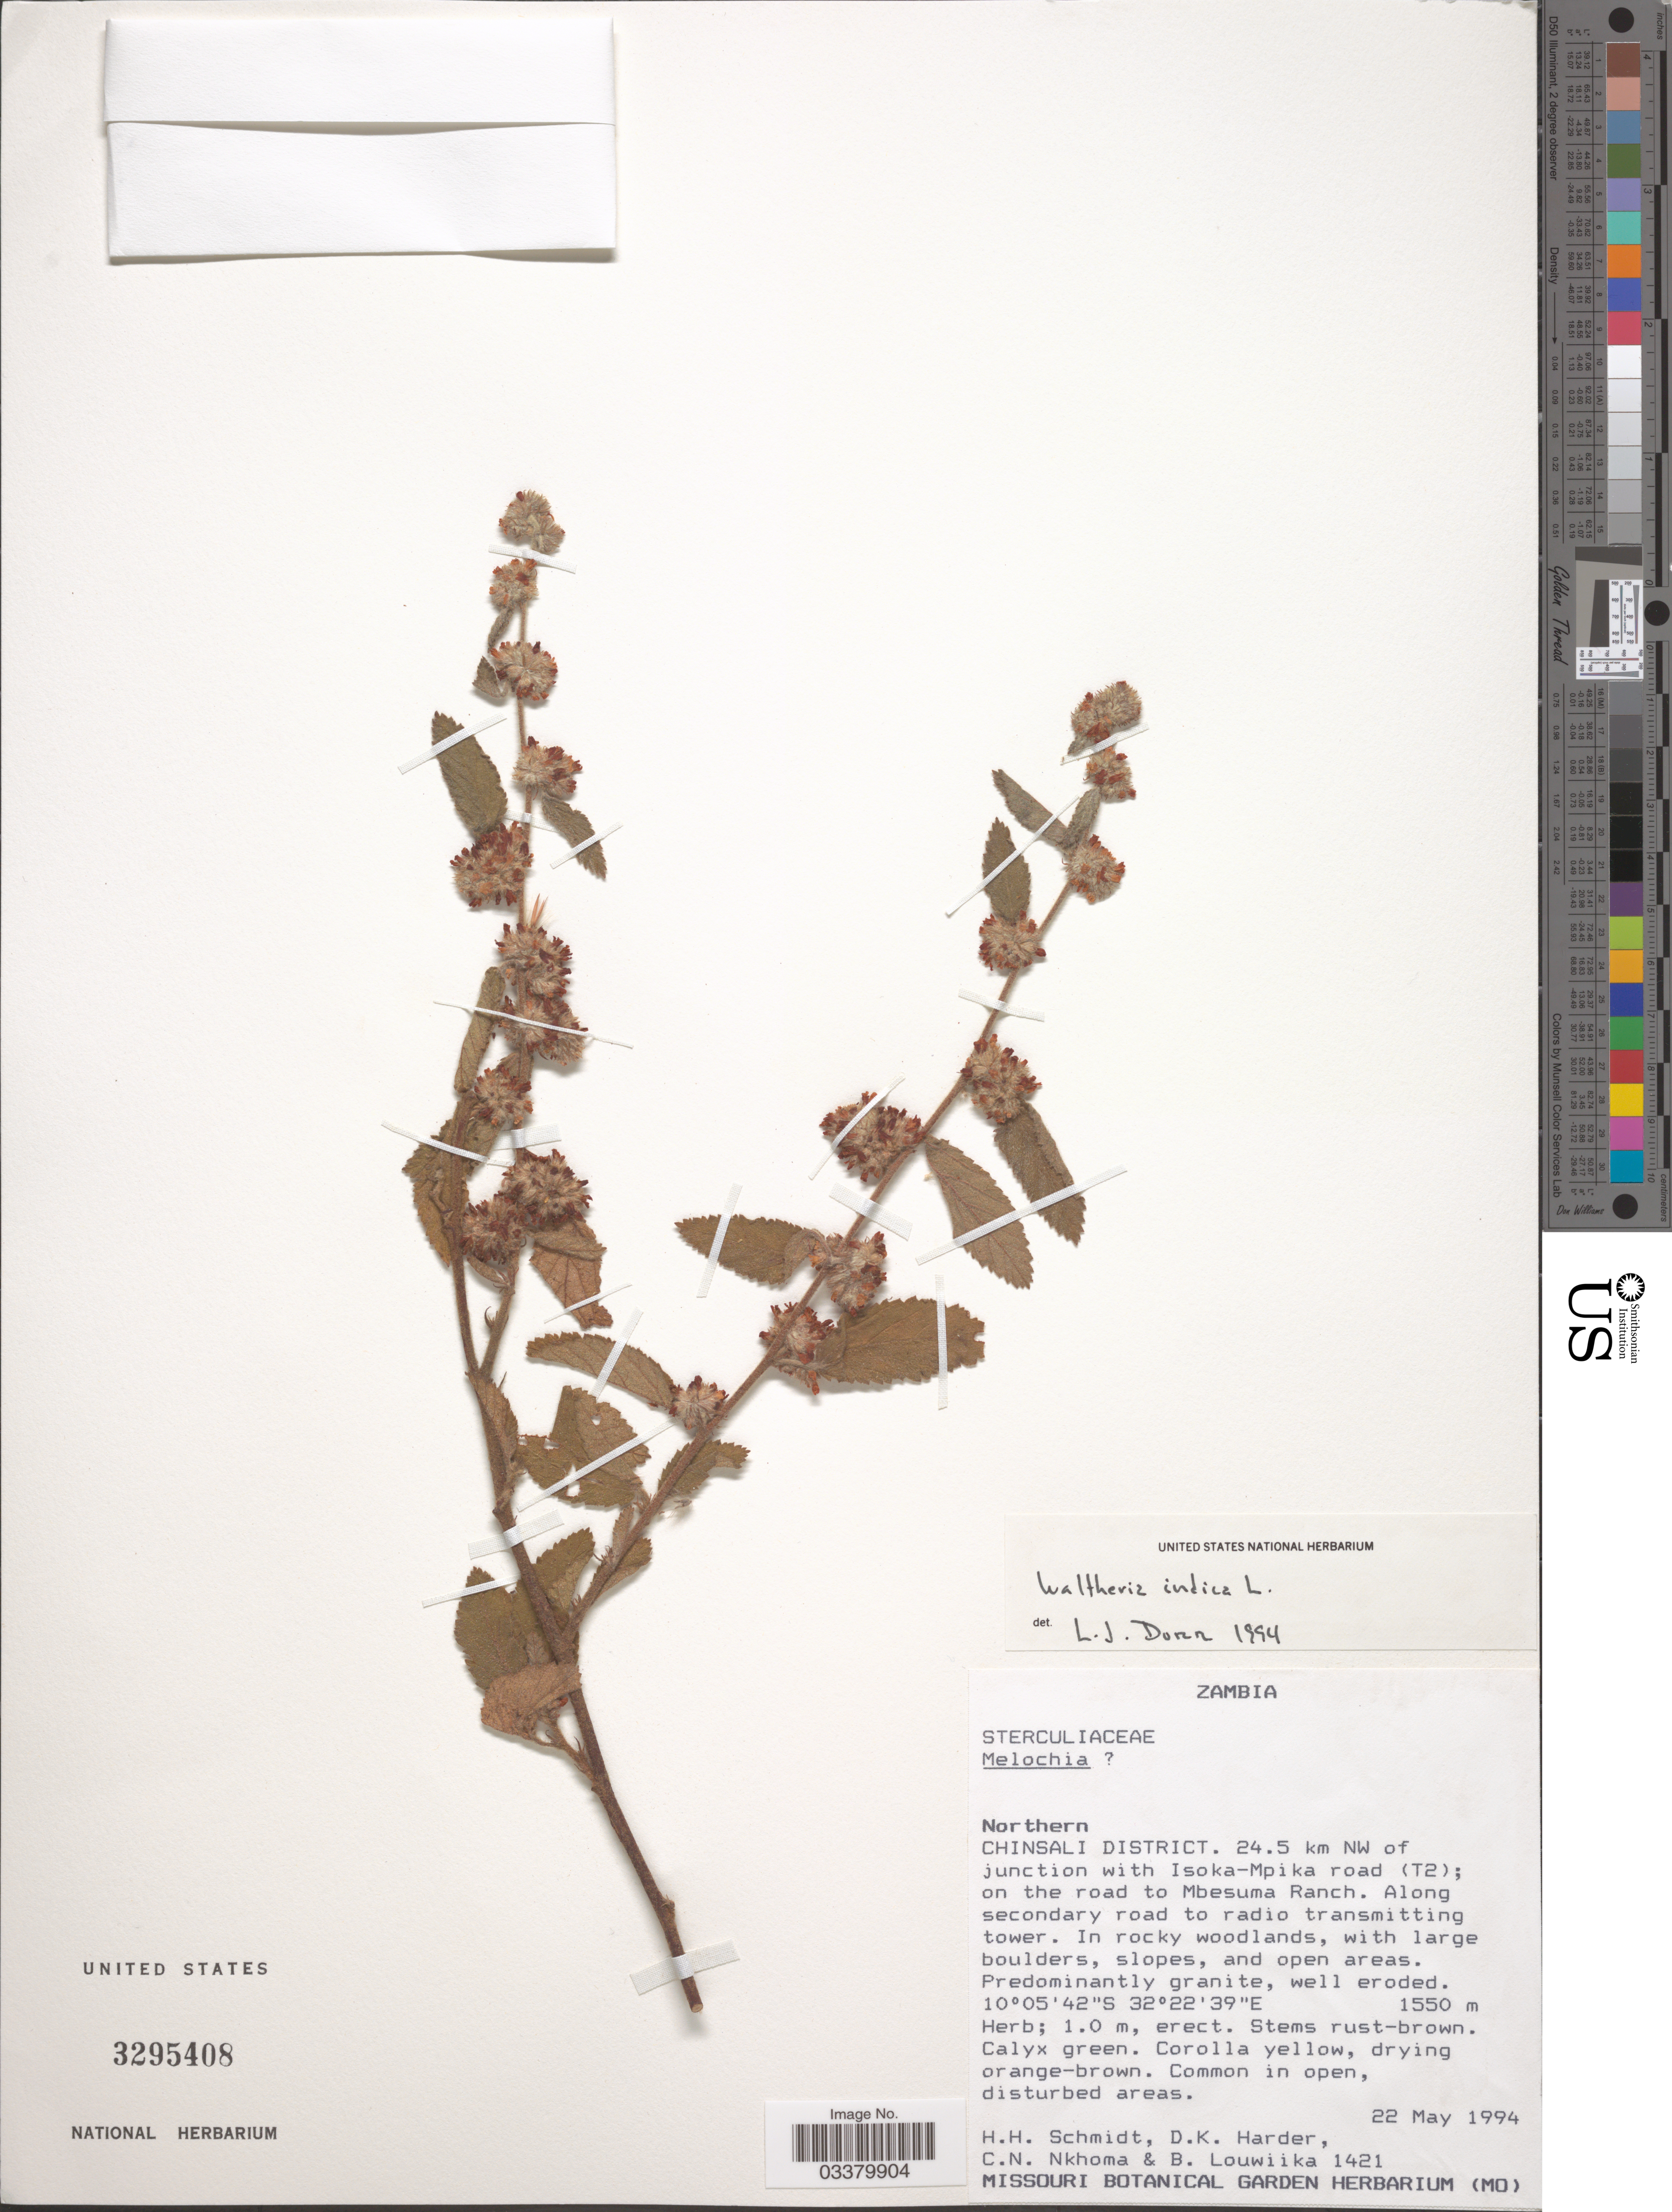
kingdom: Plantae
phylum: Tracheophyta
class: Magnoliopsida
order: Malvales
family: Malvaceae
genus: Waltheria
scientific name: Waltheria indica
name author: L.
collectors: H. H. Schmidt, D. Harder, C. Nkhoma & B. Louwiika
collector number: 1421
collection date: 1994-05-22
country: Zambia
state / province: Northern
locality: Chinsali District. 24.5 km NW of junction with Isoka-Mpika road (T2); on the road to Mbesuma Ranch. Along secondary road to radio transmitting tower.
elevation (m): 1550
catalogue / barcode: US 3295408